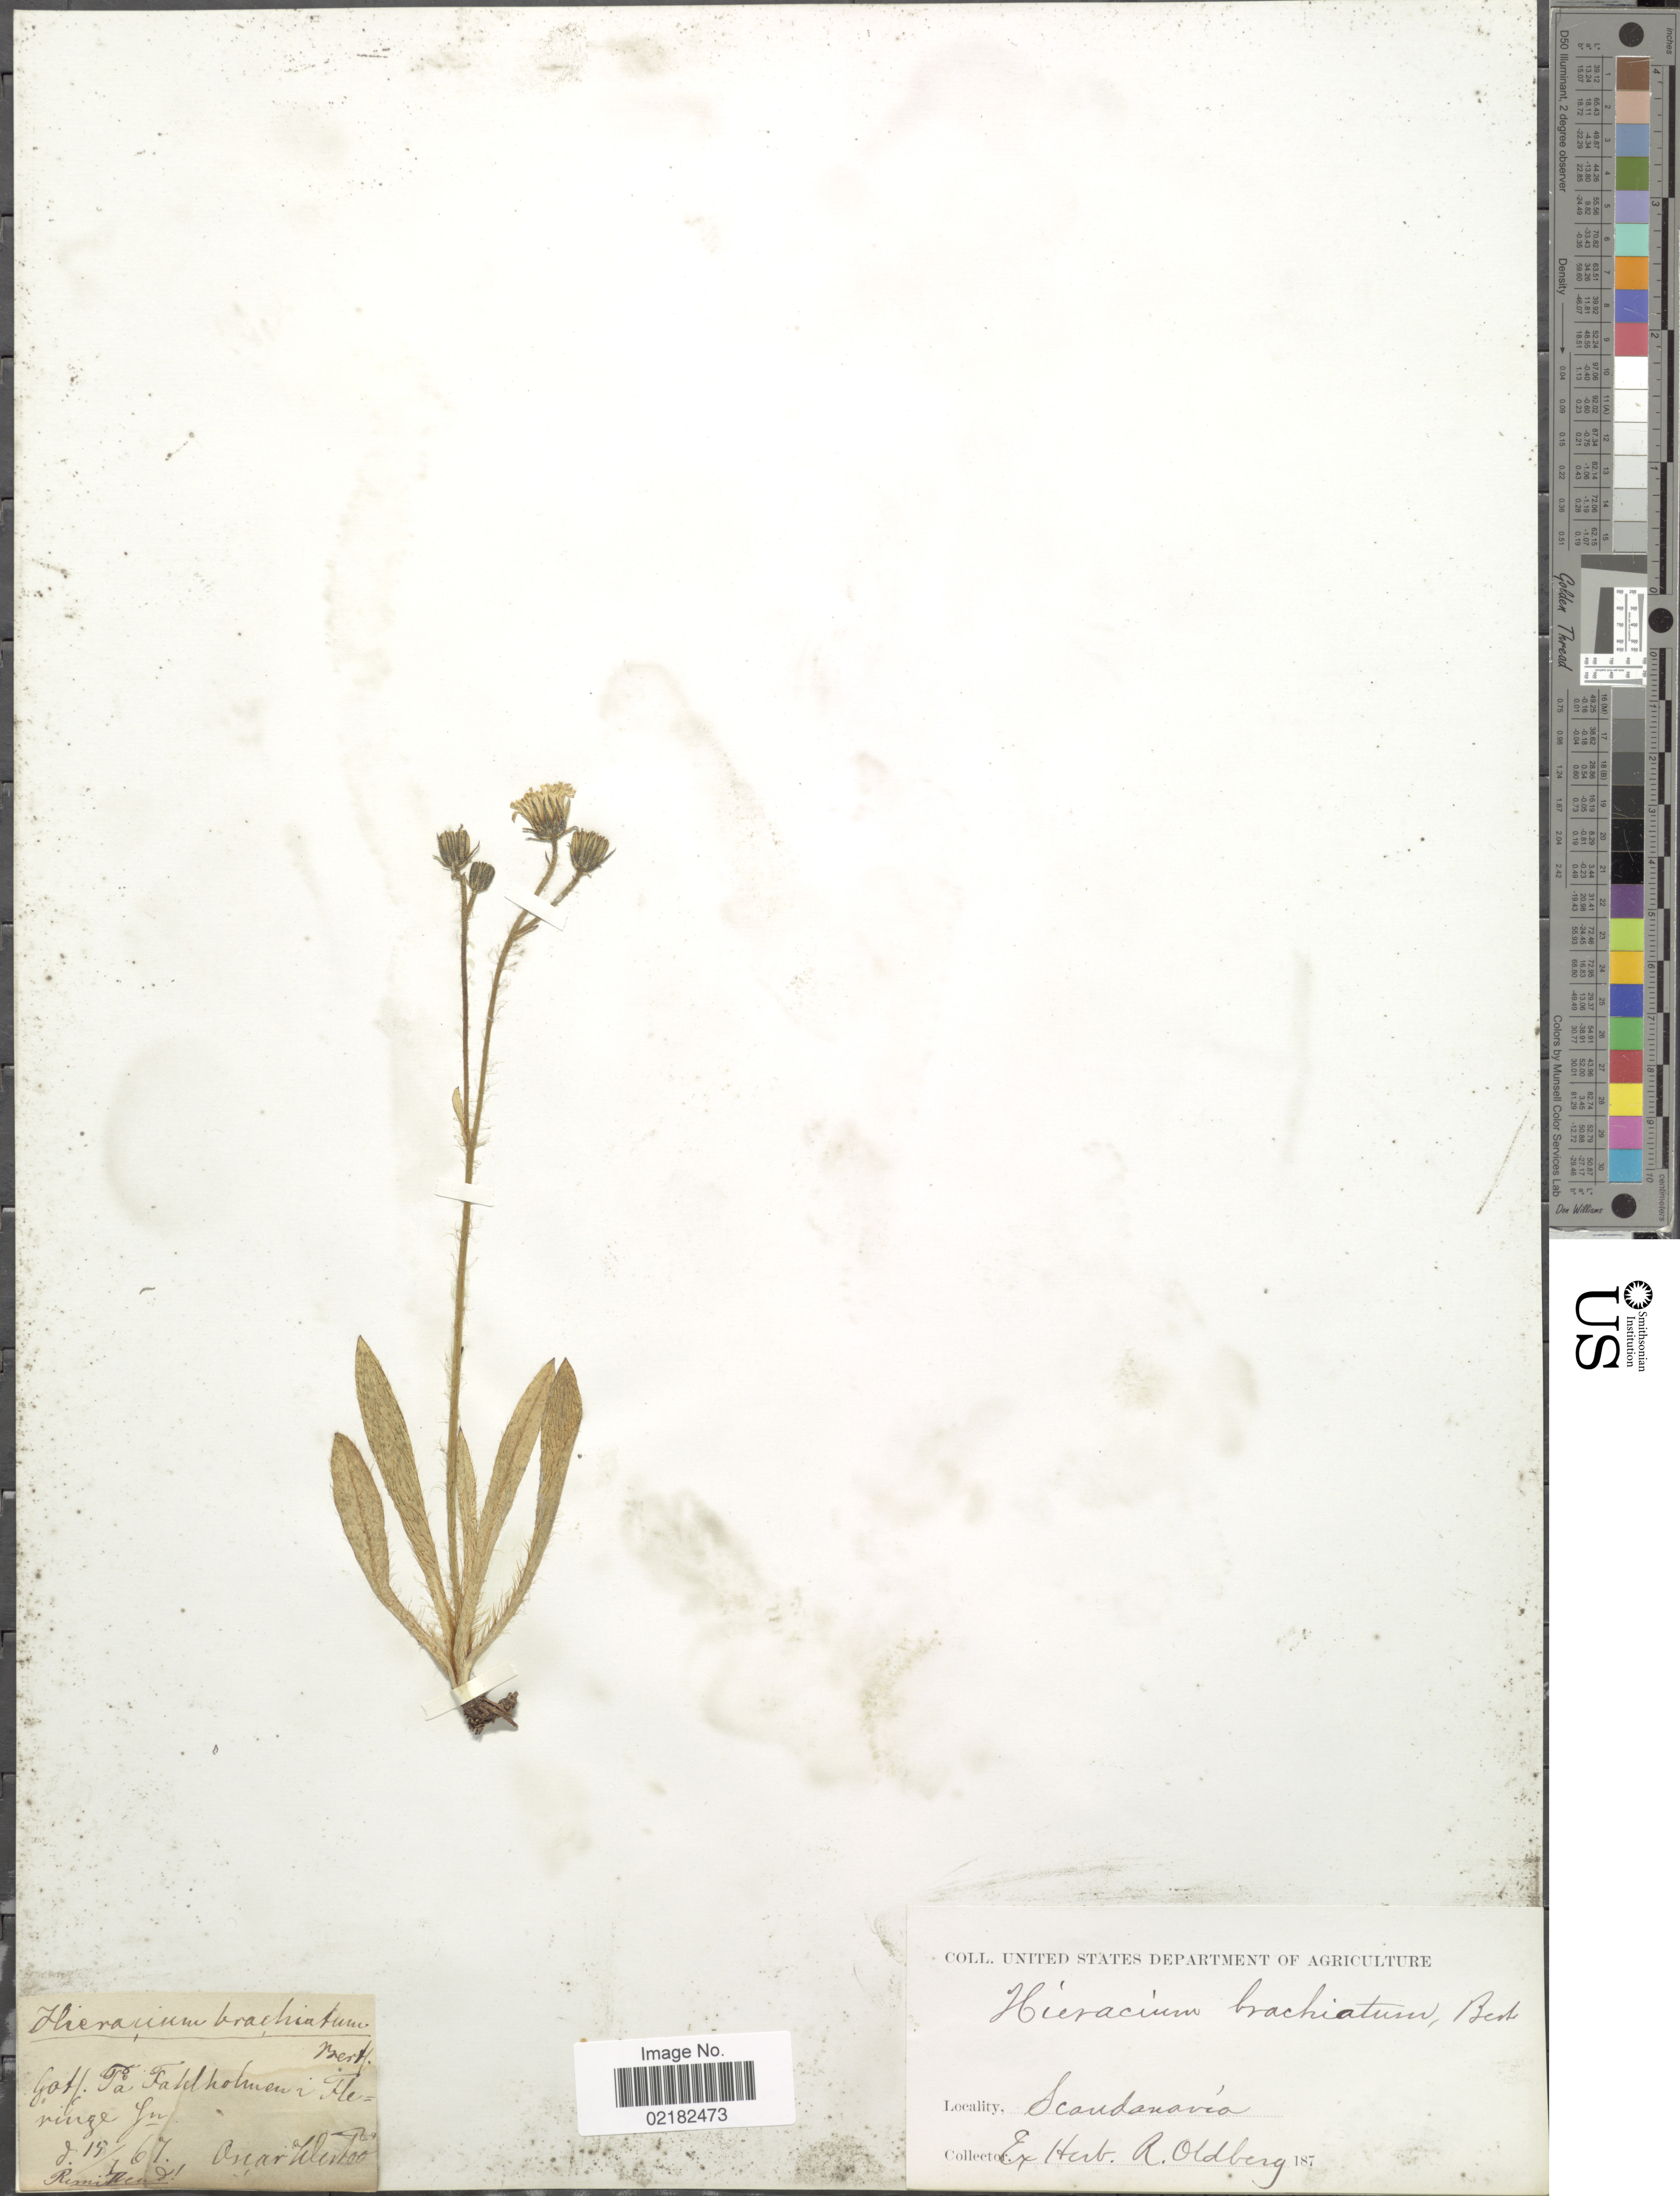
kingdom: Plantae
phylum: Tracheophyta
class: Magnoliopsida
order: Asterales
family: Asteraceae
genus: Pilosella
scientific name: Pilosella brachiata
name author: (DC.) F.W. Schultz & Sch. Bip.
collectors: Anarkledoo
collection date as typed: Transcribed d/m/y: 15/7/67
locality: Scandinavia, Golf fa Faklholmen i Fleringe Ju [interpreted]